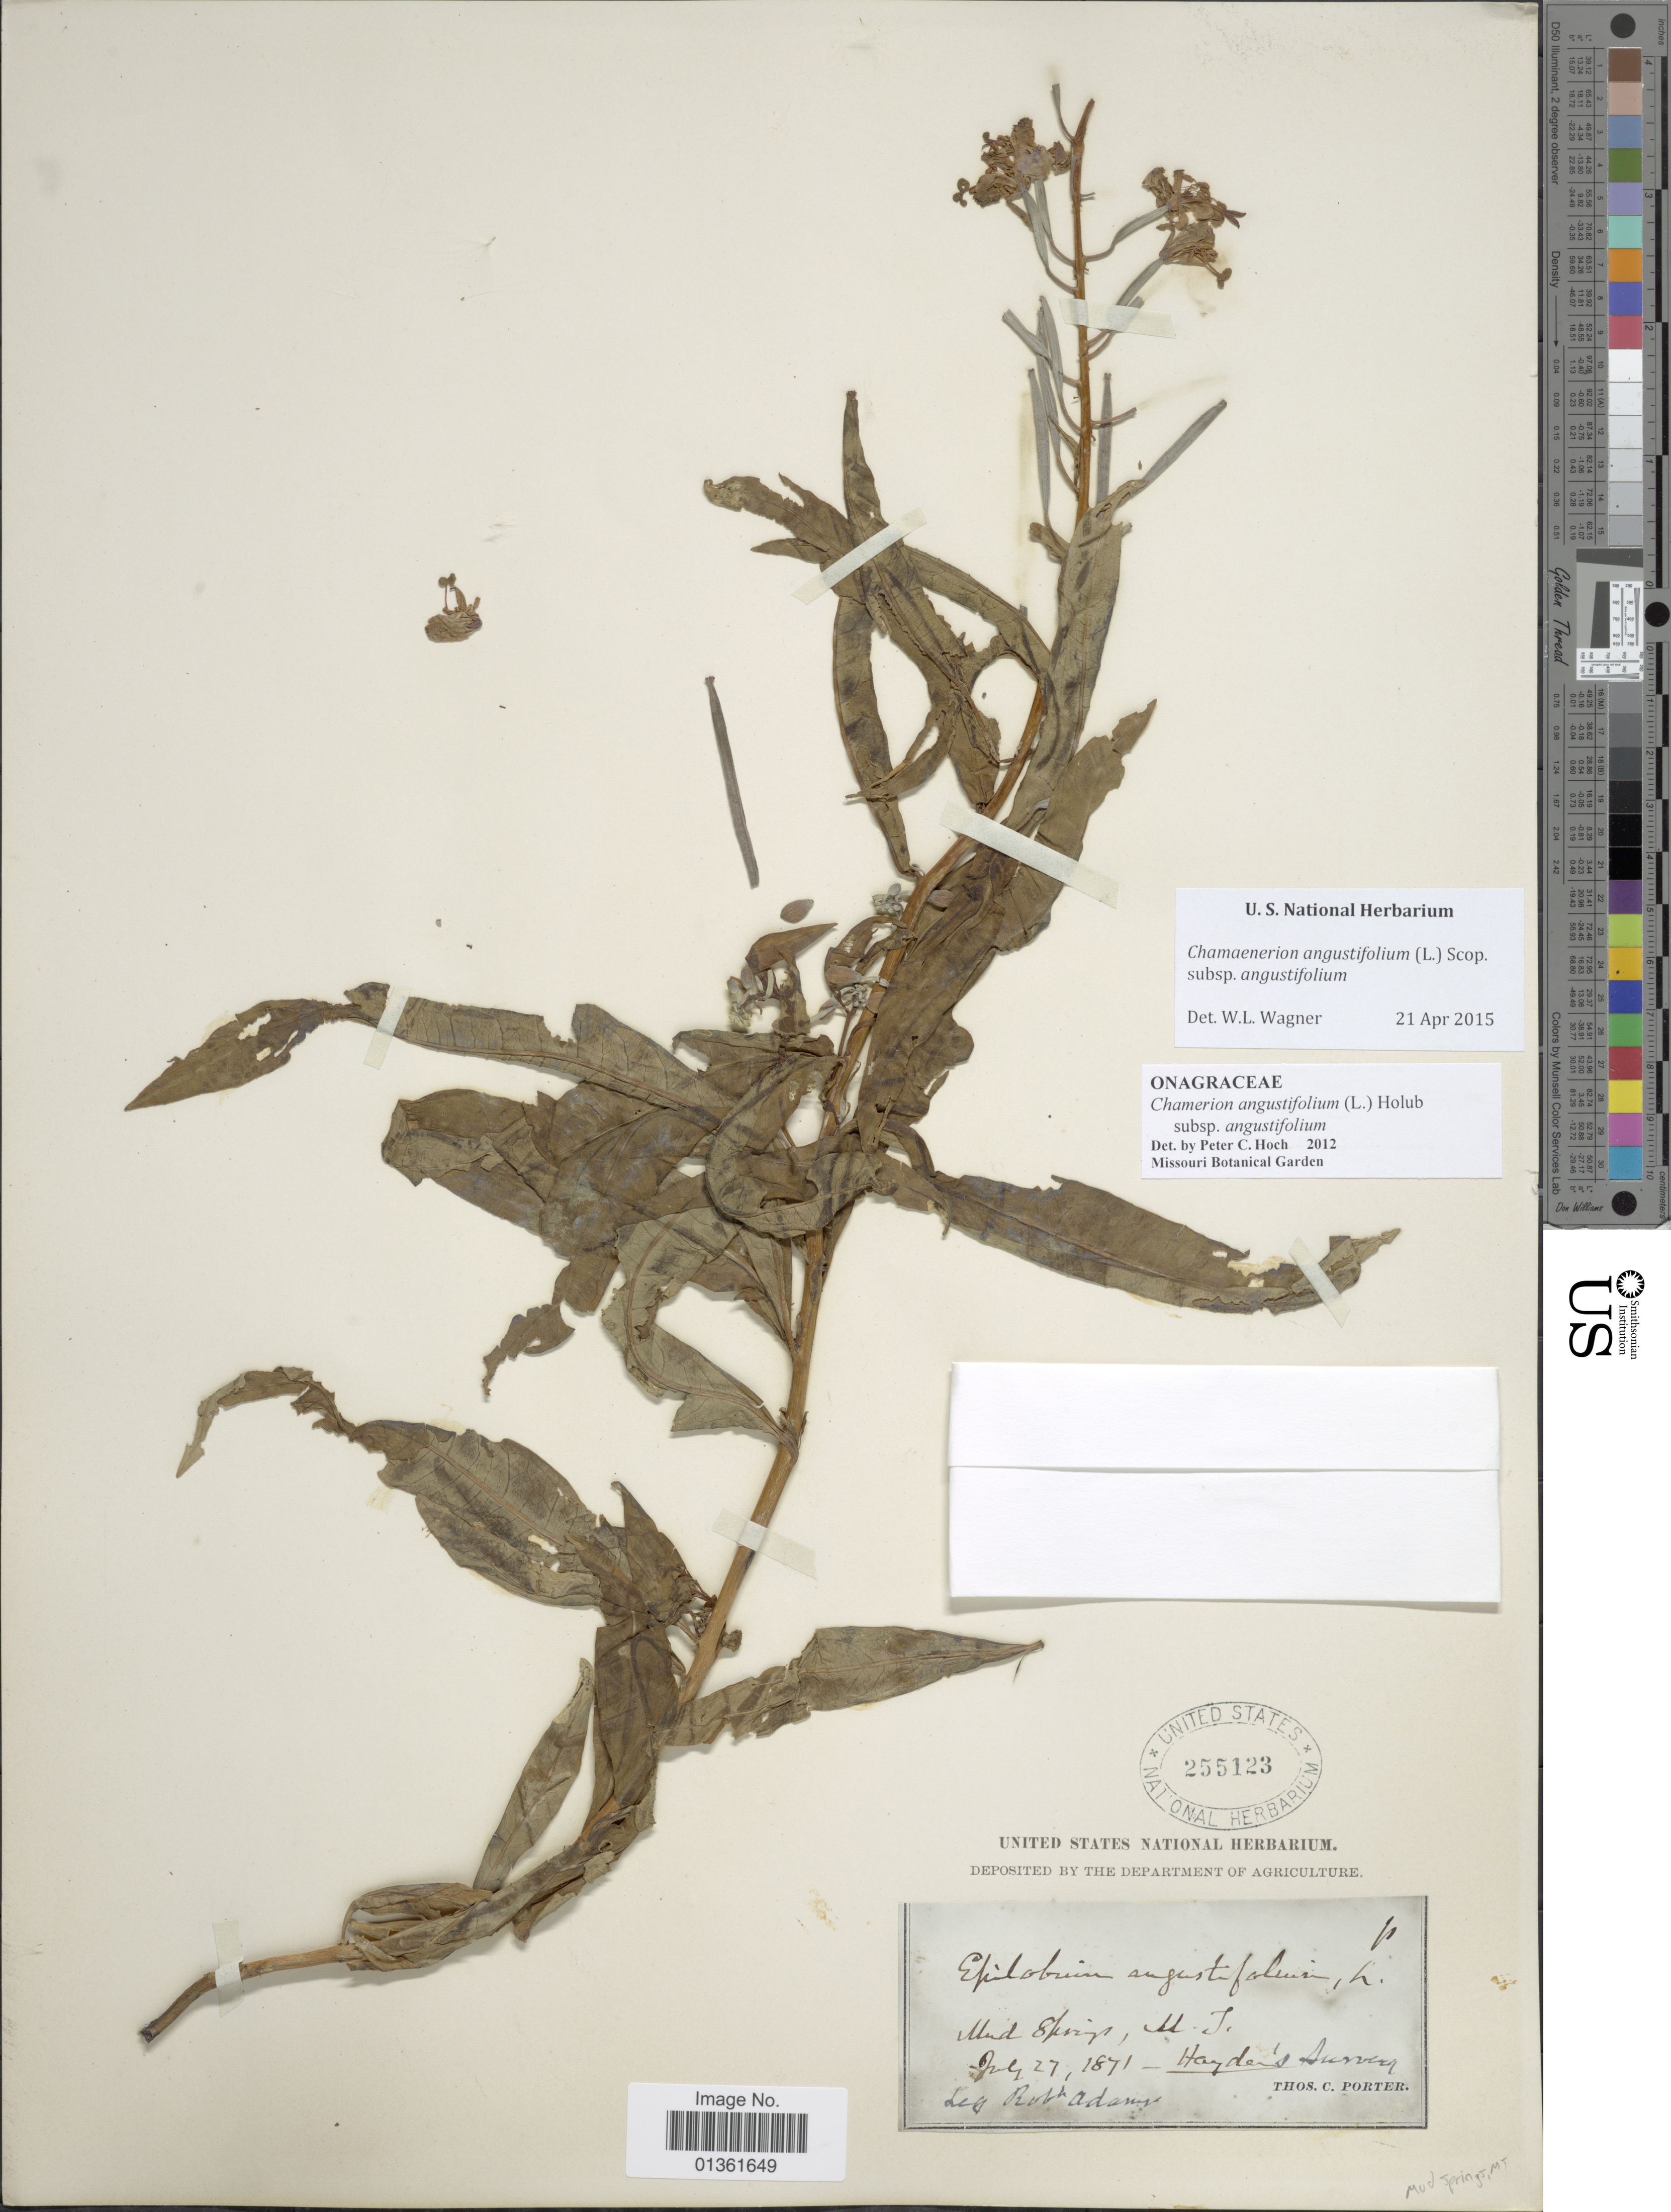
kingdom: Plantae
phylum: Tracheophyta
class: Magnoliopsida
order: Myrtales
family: Onagraceae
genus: Chamaenerion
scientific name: Chamaenerion angustifolium subsp. angustifolium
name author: (L.) Scop.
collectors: T. C. Porter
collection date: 1871-07-27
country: United States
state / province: Michigan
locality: Mud Springs, M. I.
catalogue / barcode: US 255123